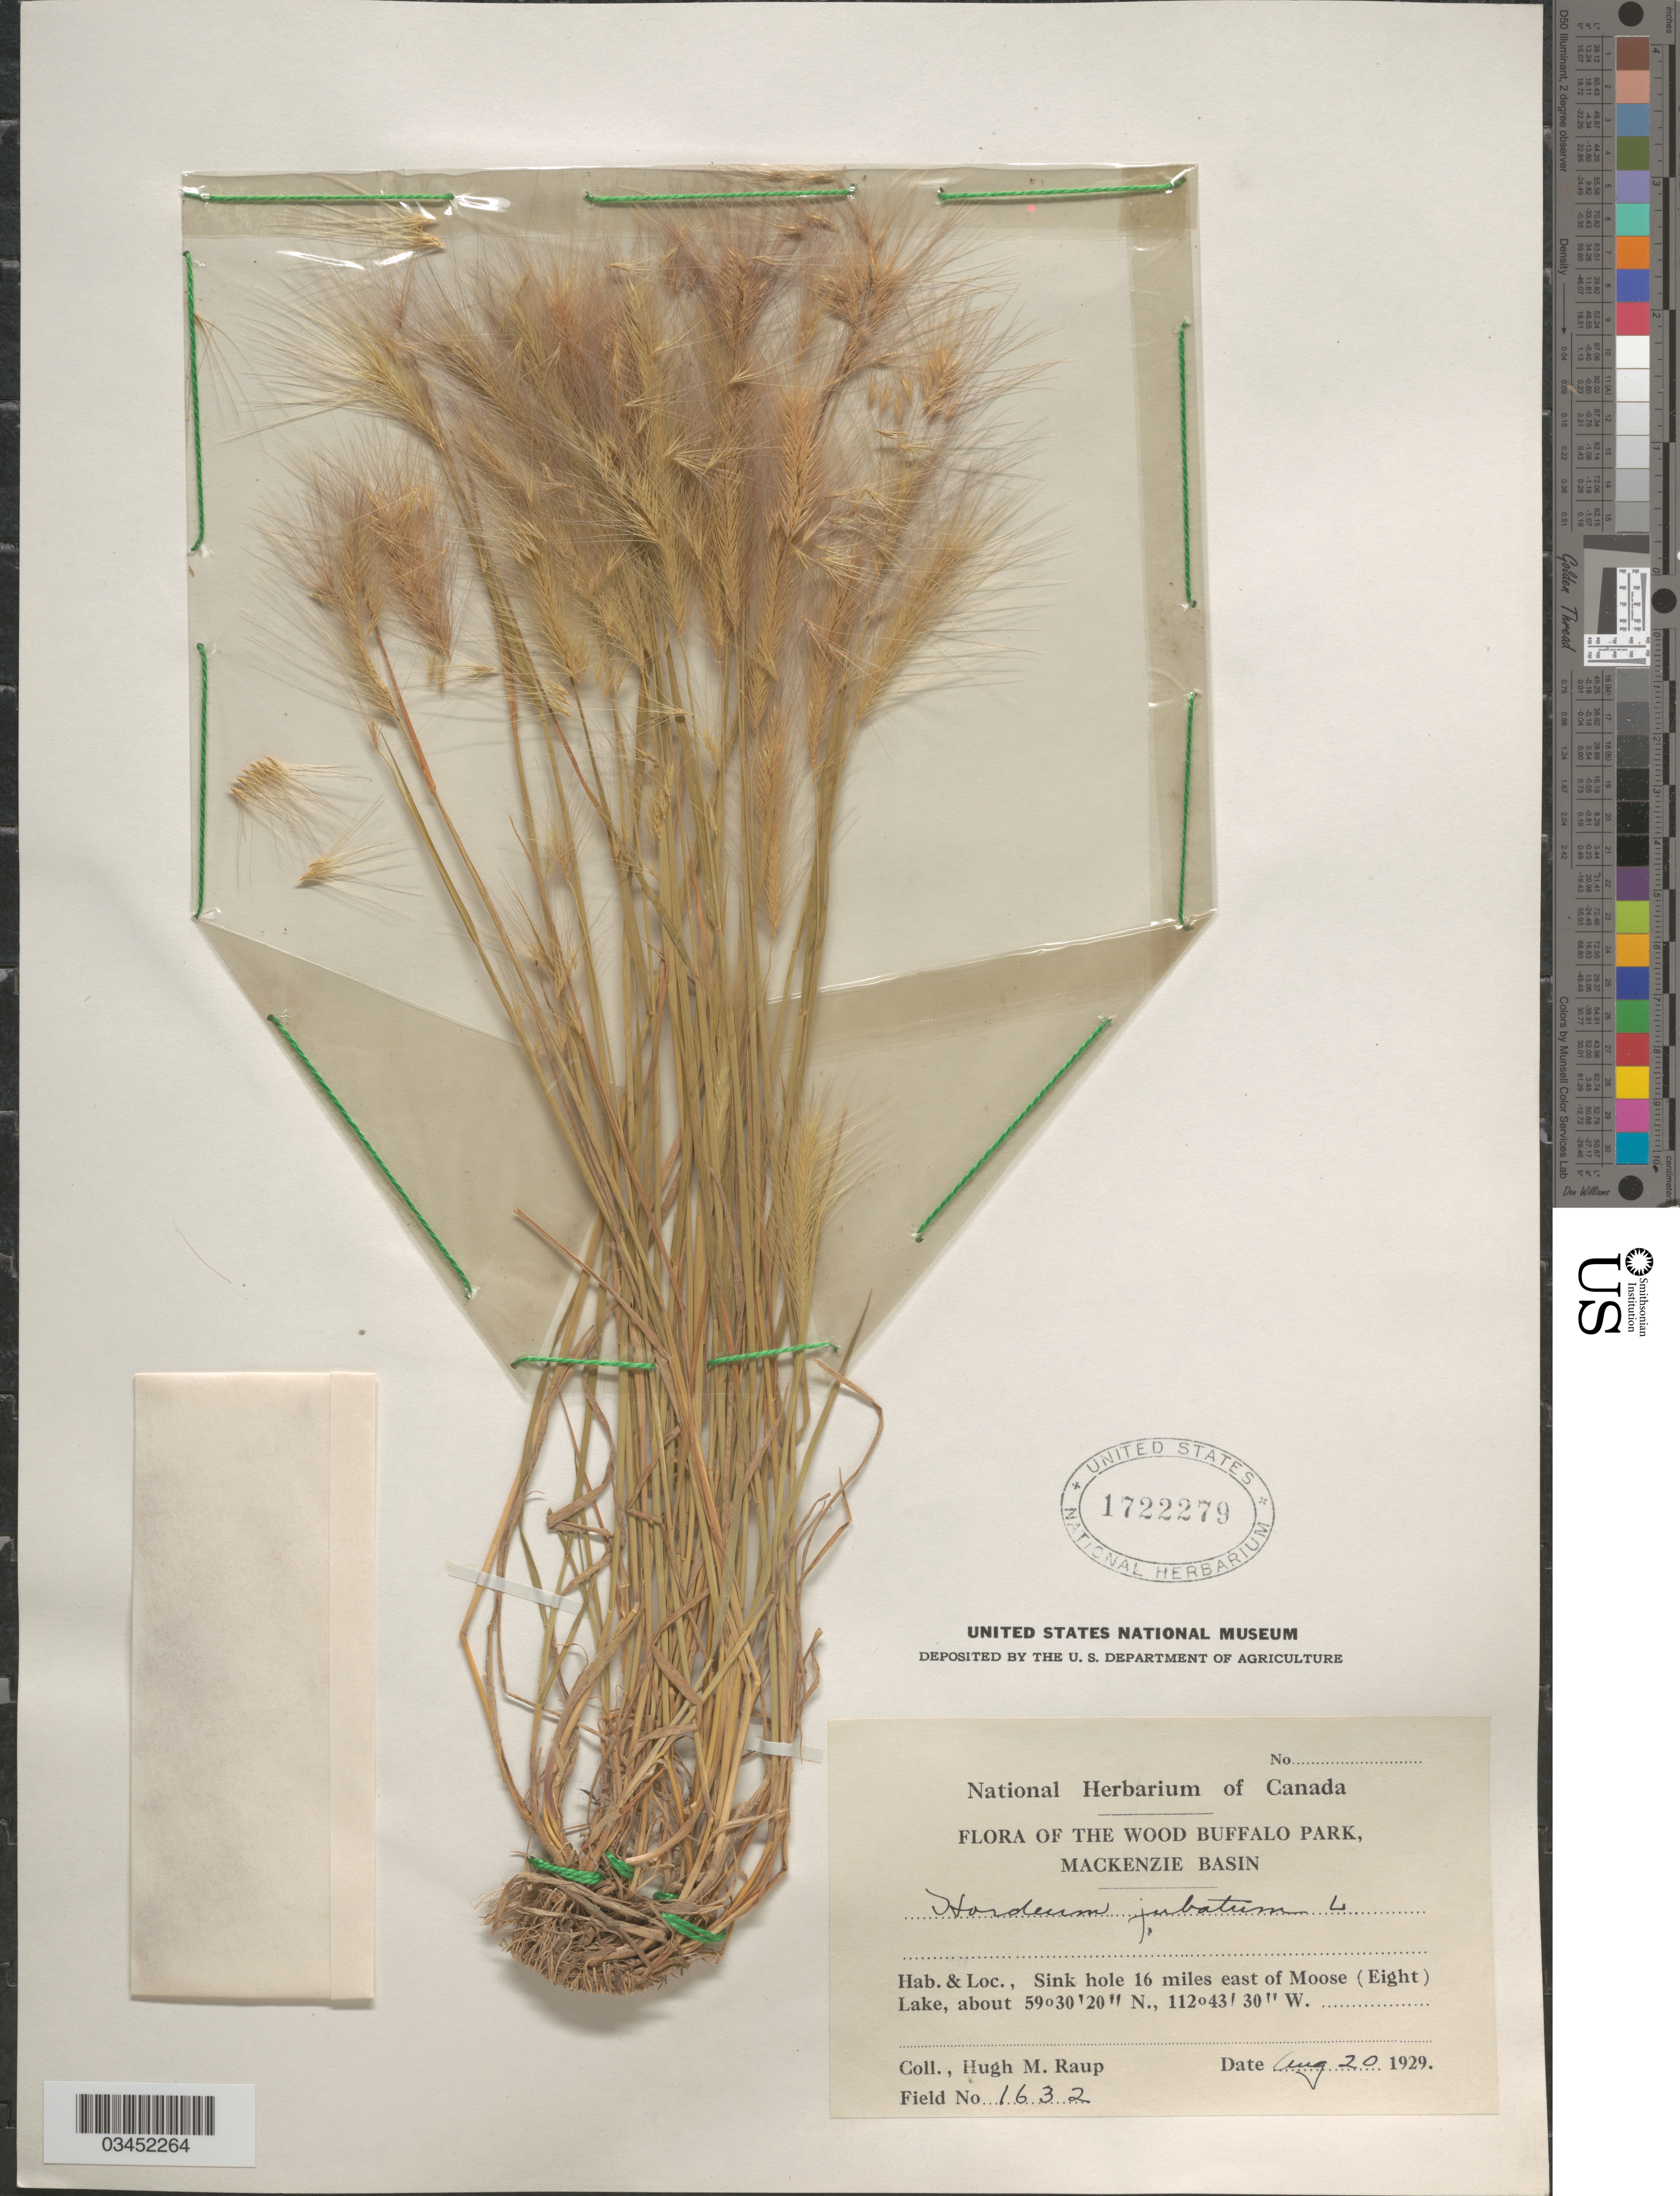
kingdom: Plantae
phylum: Tracheophyta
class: Liliopsida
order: Poales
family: Poaceae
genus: Hordeum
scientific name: Hordeum jubatum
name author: L.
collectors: H. Raup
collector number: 1632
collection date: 1929-08-20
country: Canada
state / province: Alberta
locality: The Wood Buffalo Park, MacKenzie Basin. Sink hole 16 miles east of Moose (Eight) Lake.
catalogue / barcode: US 1722279